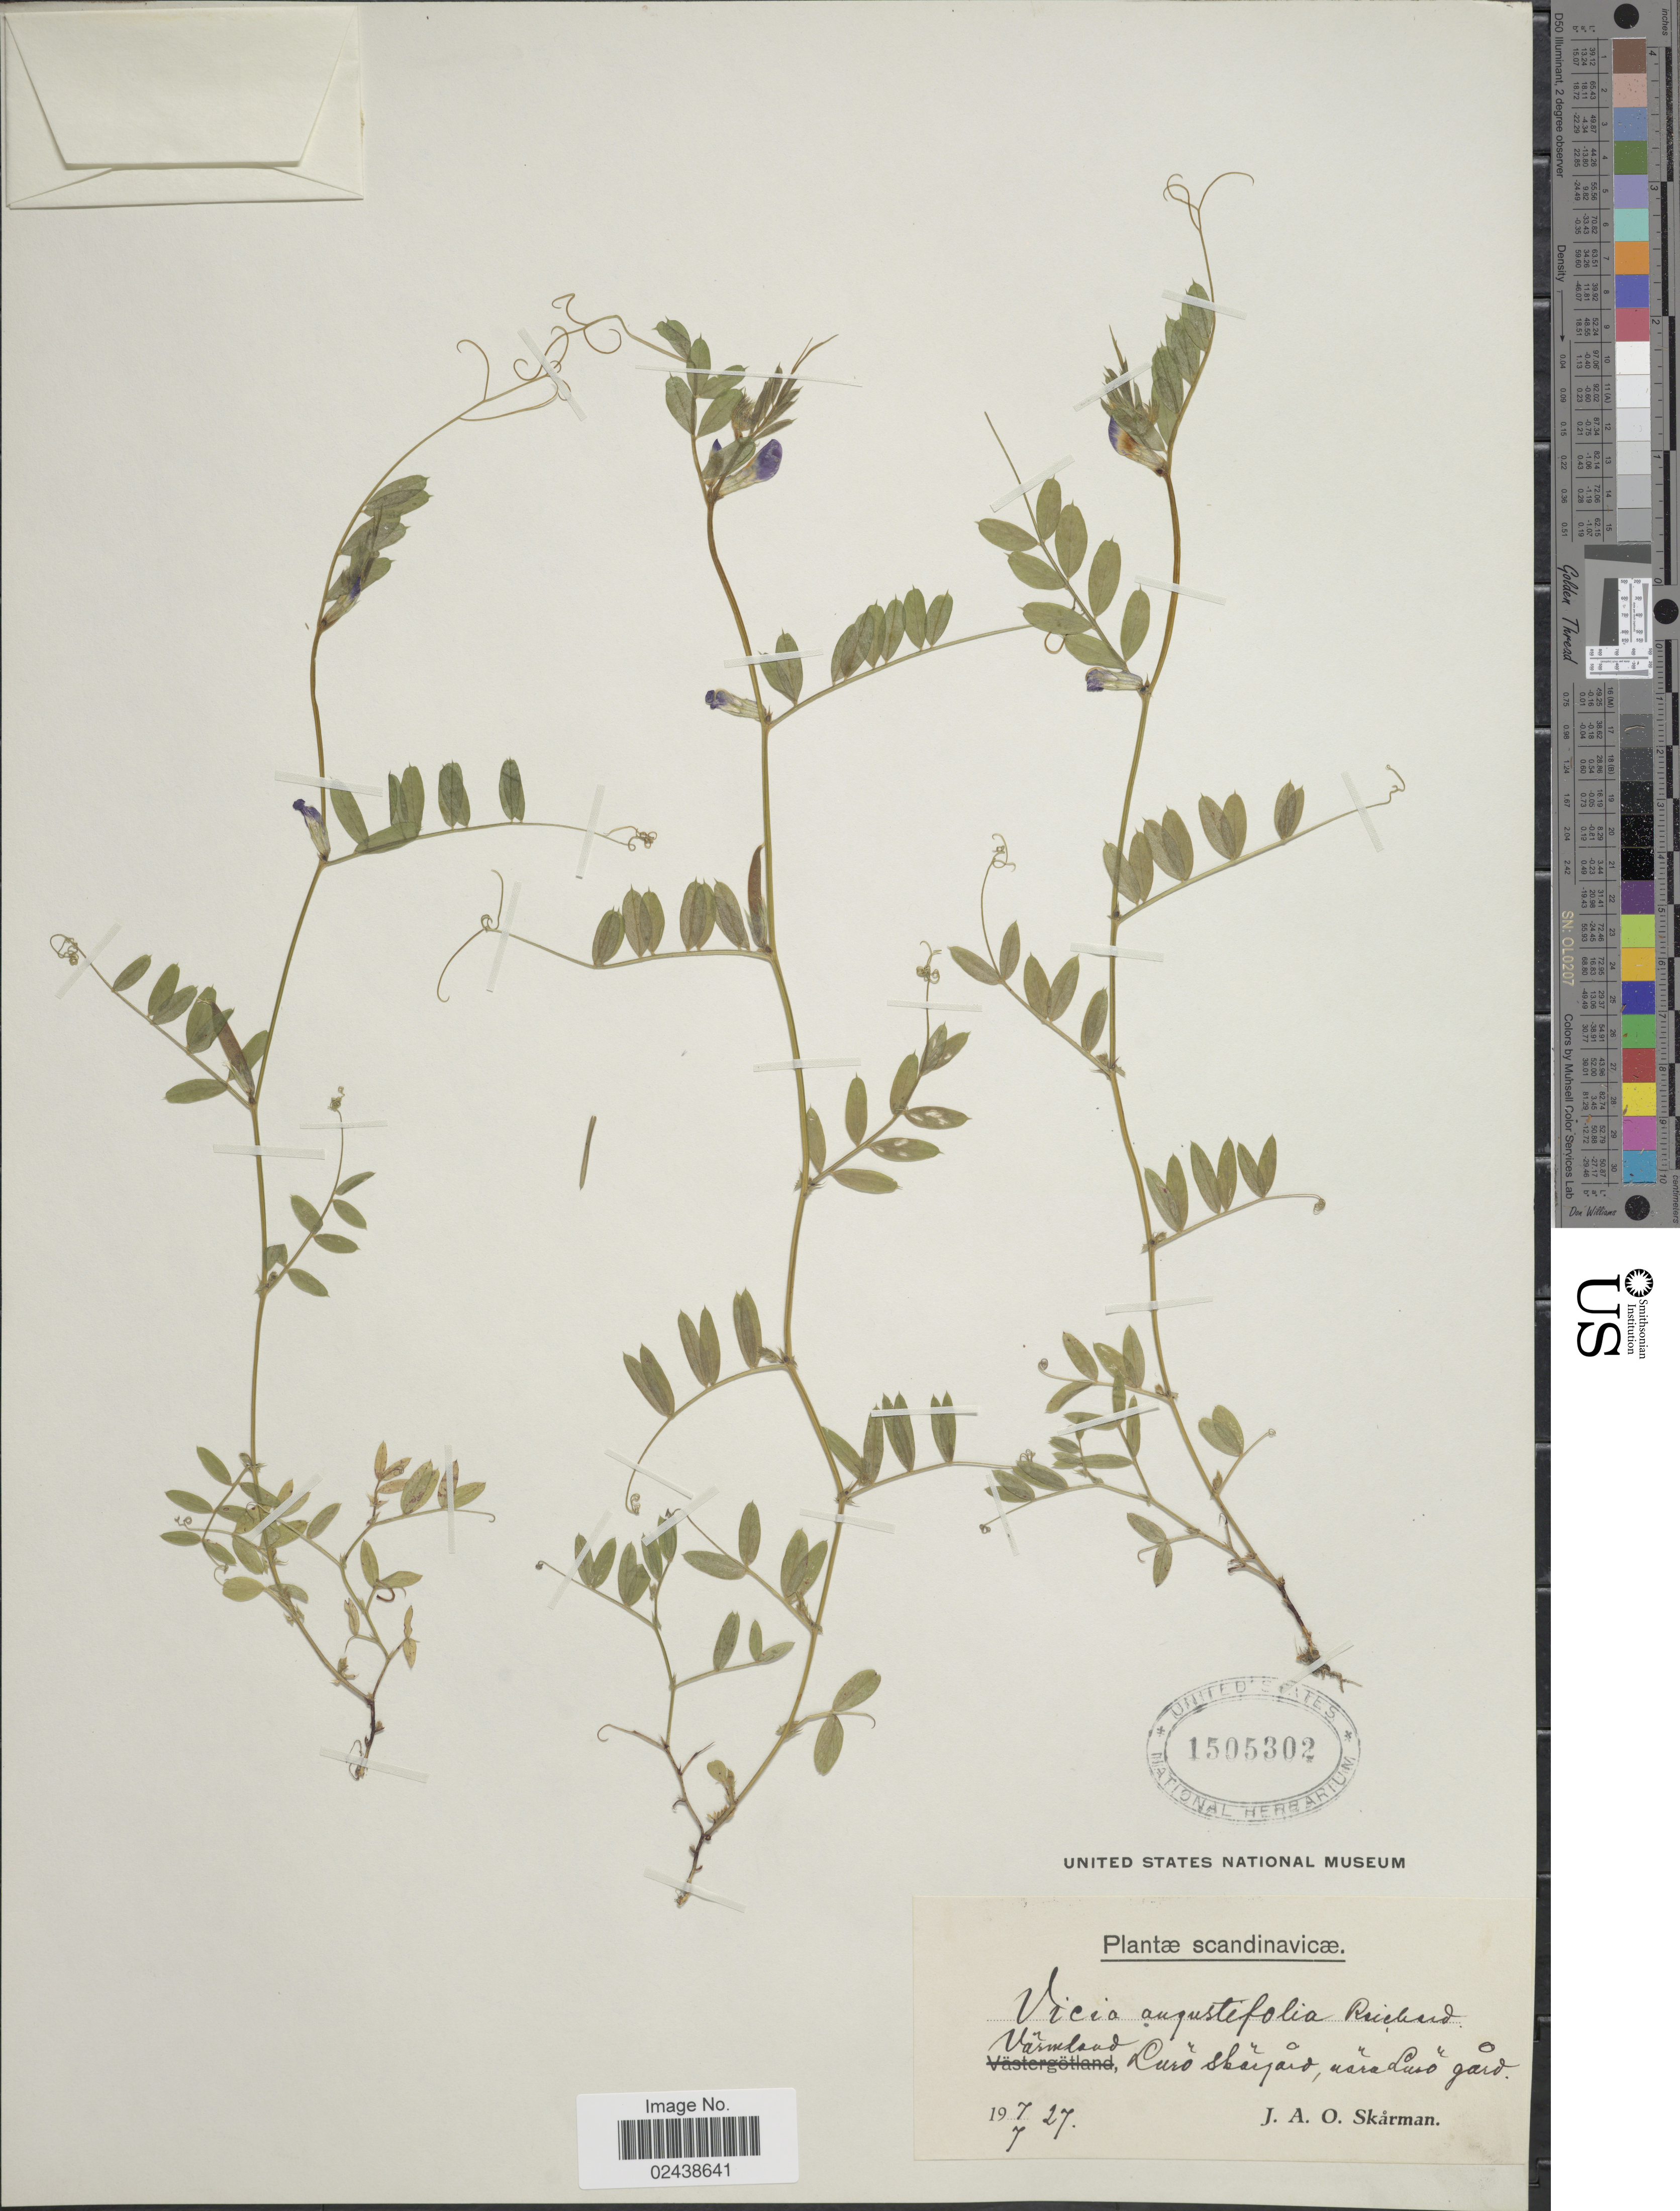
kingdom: Plantae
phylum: Tracheophyta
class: Magnoliopsida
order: Fabales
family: Fabaceae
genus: Vicia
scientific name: Vicia angustifolia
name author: L.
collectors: J. Skarman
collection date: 1927-07-07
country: Sweden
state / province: Varmland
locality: Scandinavicae. Varmland, Lurö skargard, nara Lurö gard.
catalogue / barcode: US 1505302